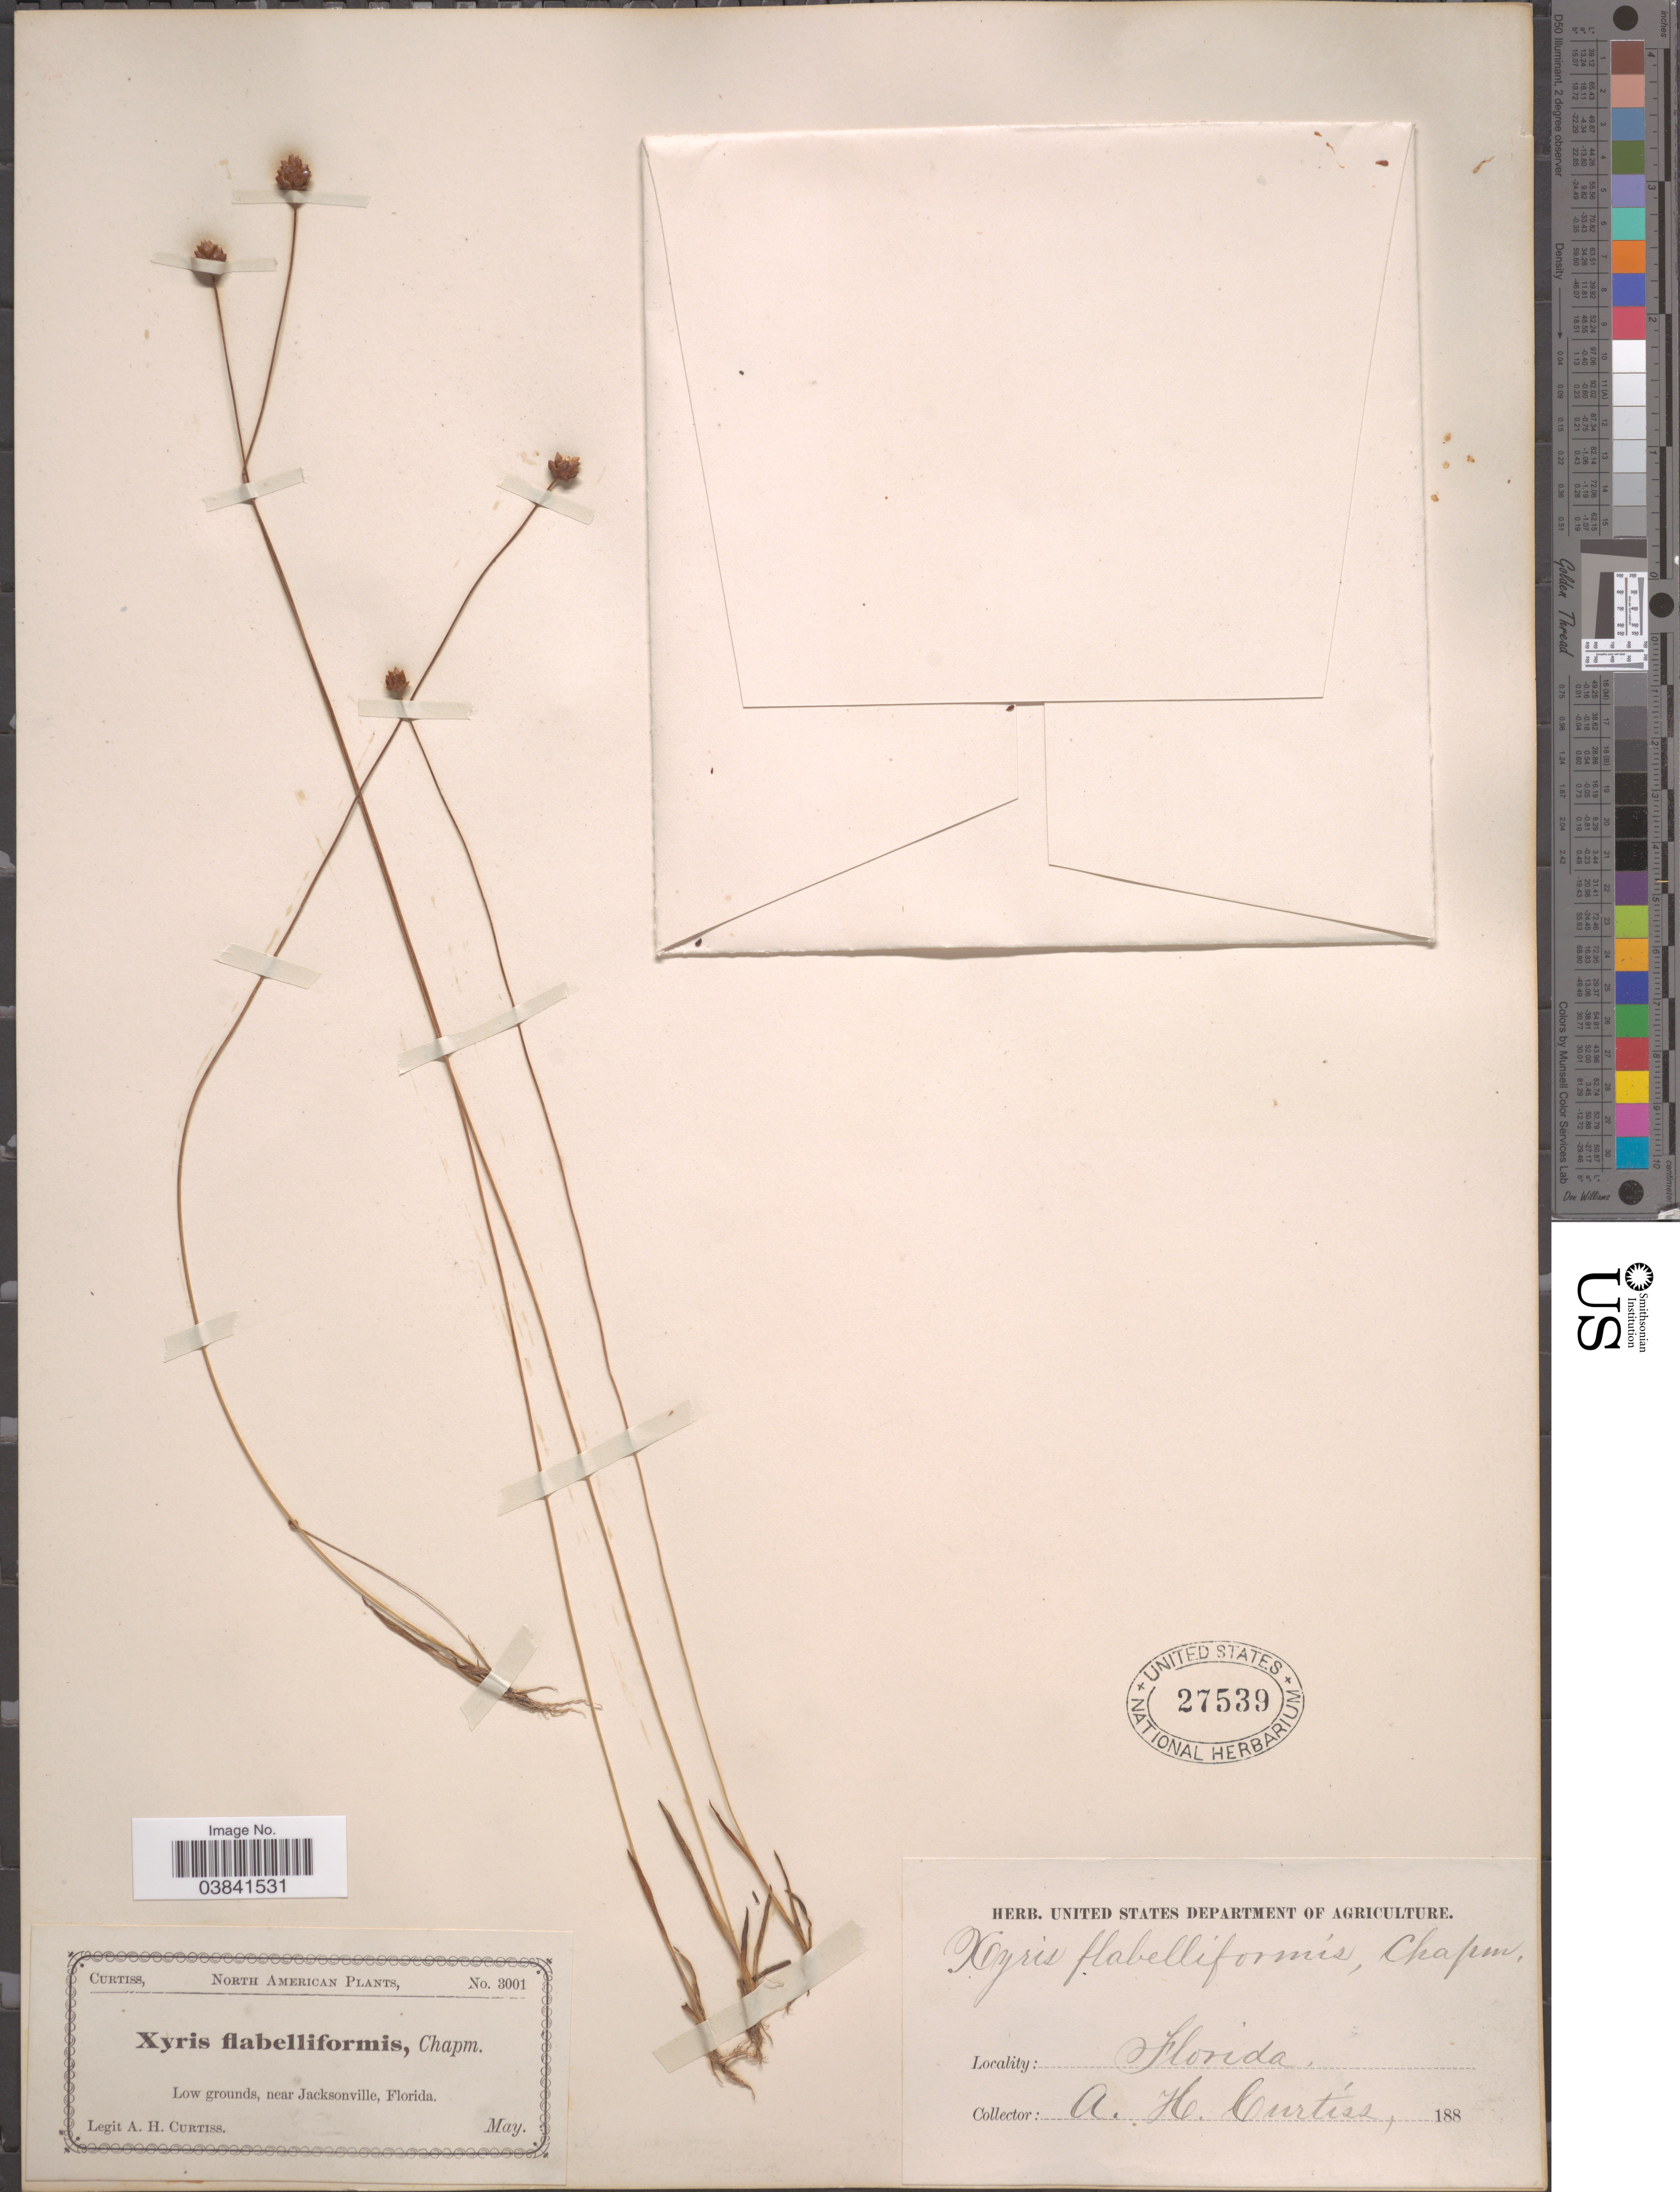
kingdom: Plantae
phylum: Tracheophyta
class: Liliopsida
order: Poales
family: Xyridaceae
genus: Xyris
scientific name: Xyris flabelliformis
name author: Chapm.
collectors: A. H. Curtiss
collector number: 3001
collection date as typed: May 188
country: United States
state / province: Florida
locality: Low grounds, near Jacksonville.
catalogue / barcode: US 27539